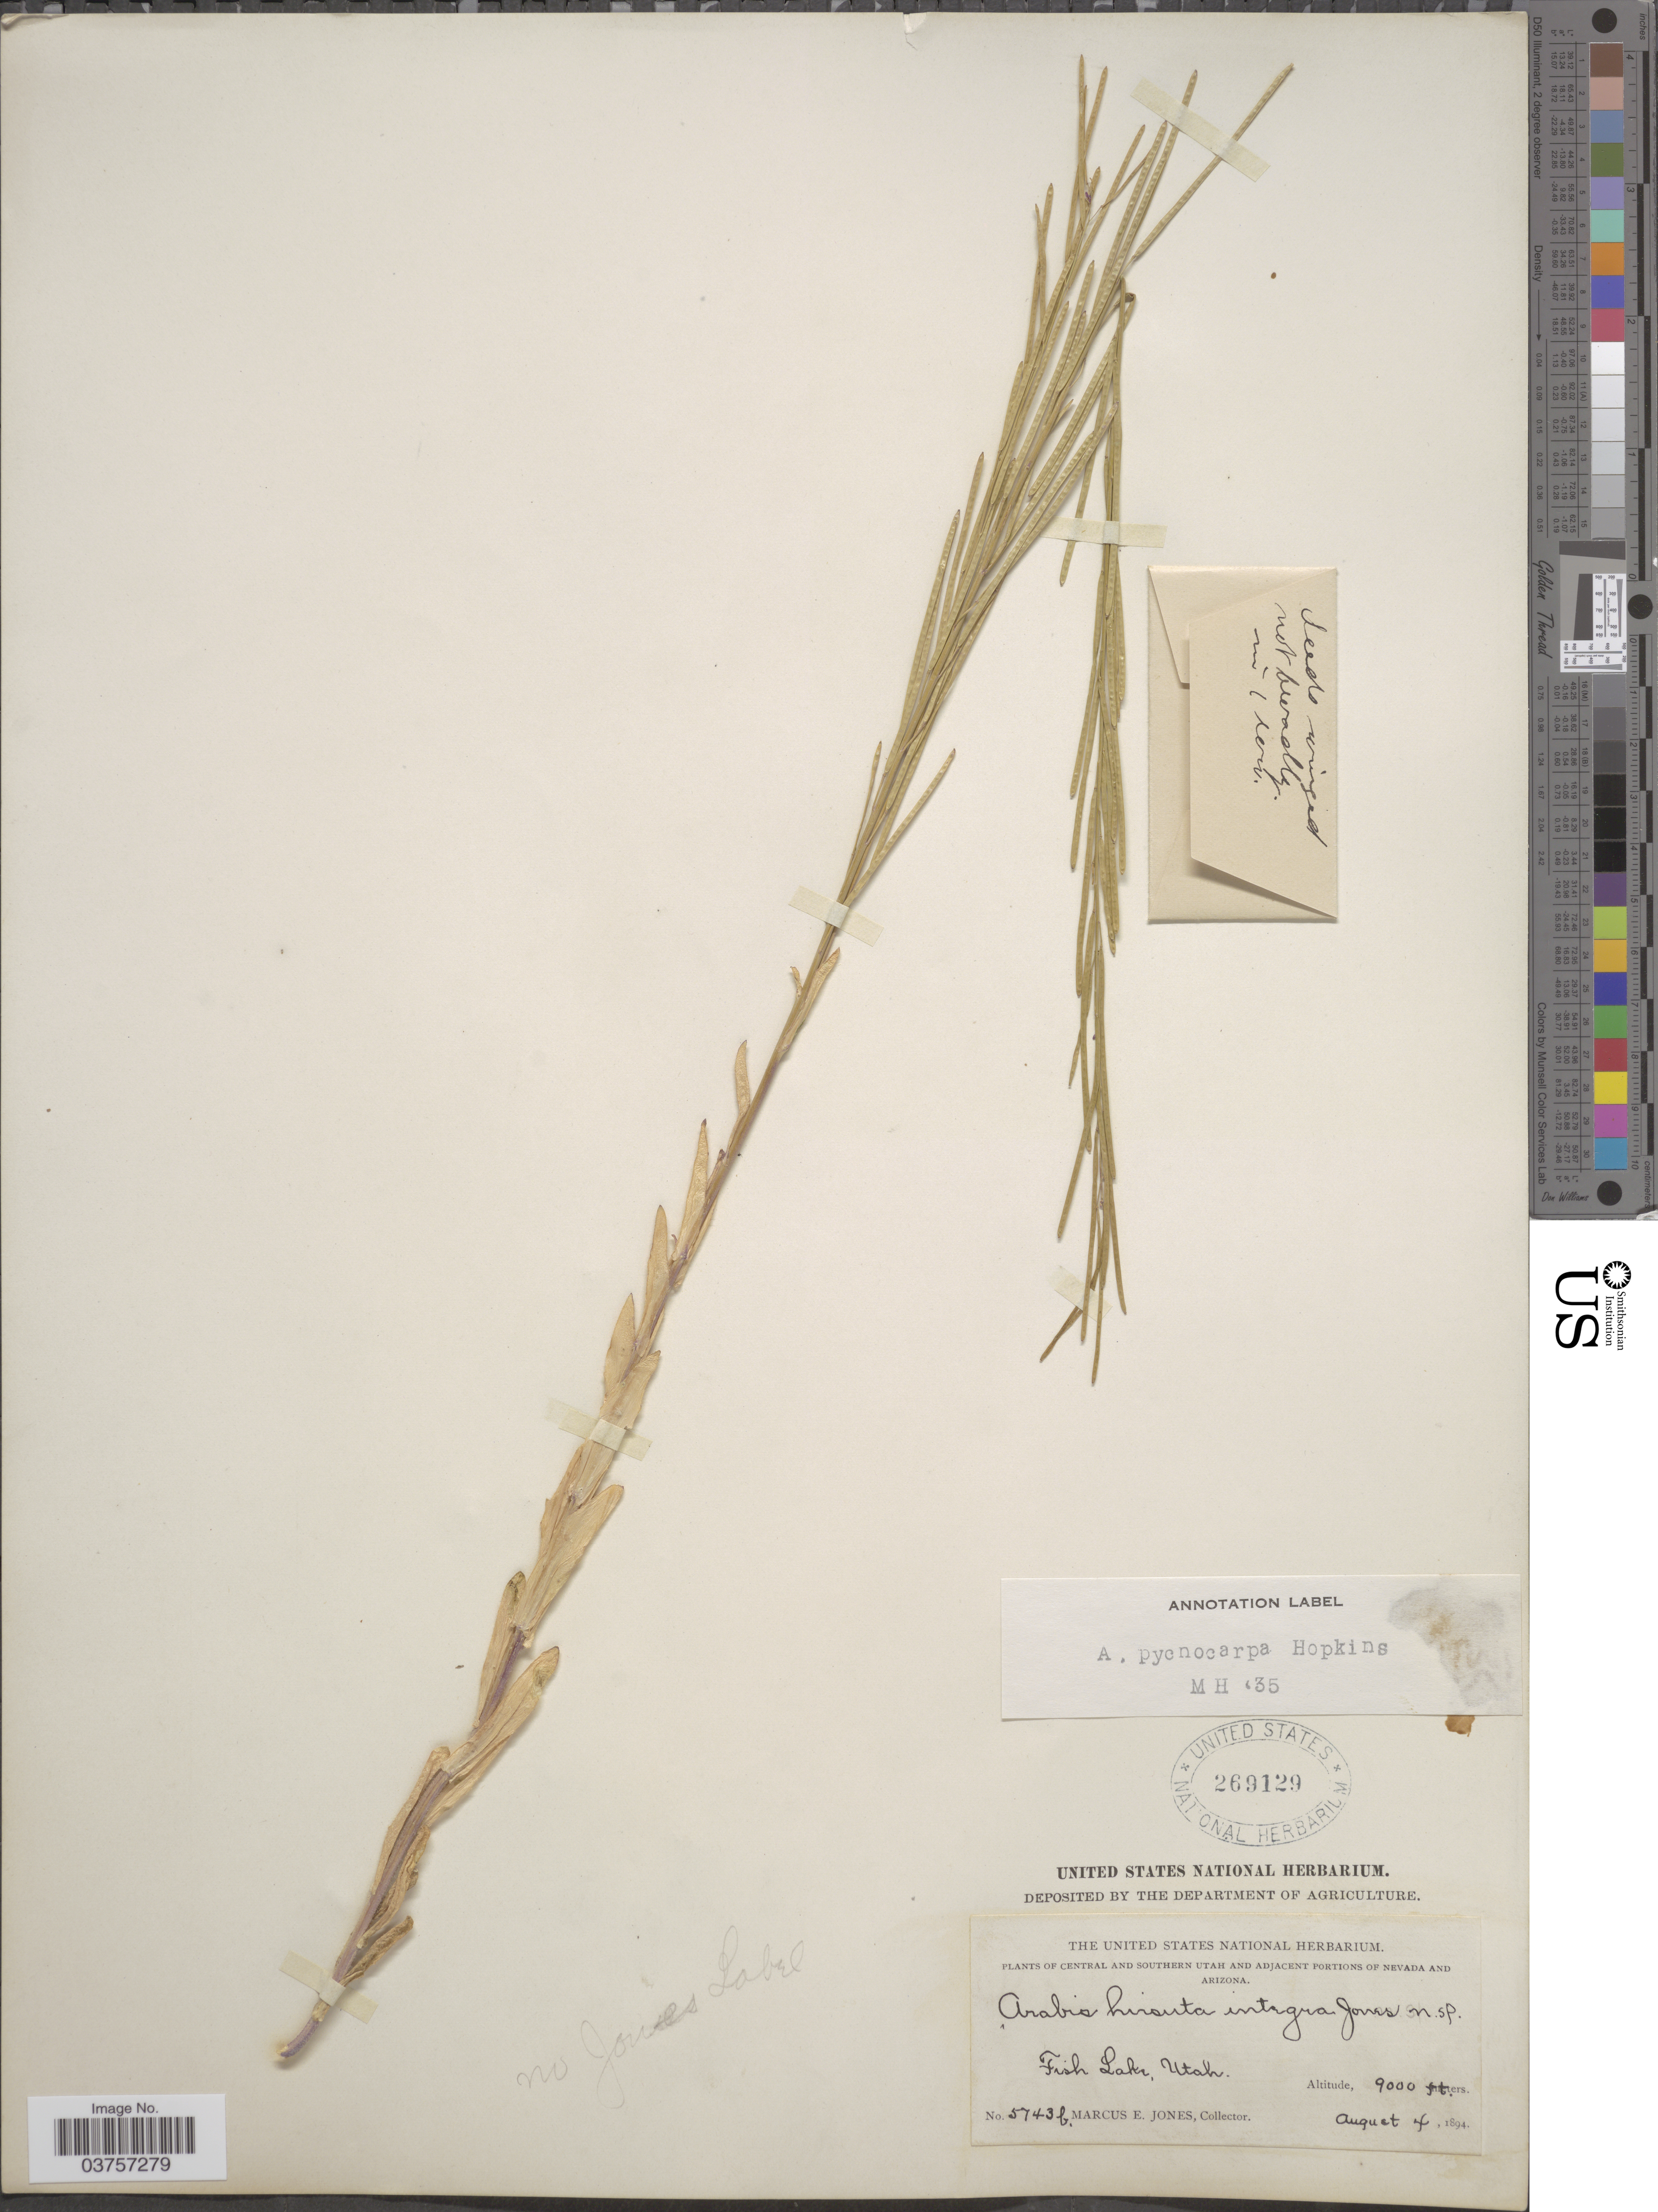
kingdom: Plantae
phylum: Tracheophyta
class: Magnoliopsida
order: Brassicales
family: Brassicaceae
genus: Arabis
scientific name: Arabis hirsuta var. pycnocarpa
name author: M. Hopkins & Rollins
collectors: M. E. Jones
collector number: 5743b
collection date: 1894-08-04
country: United States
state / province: Utah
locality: Central and Southern Utah; Fish Lake.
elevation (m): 2743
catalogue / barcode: US 269129